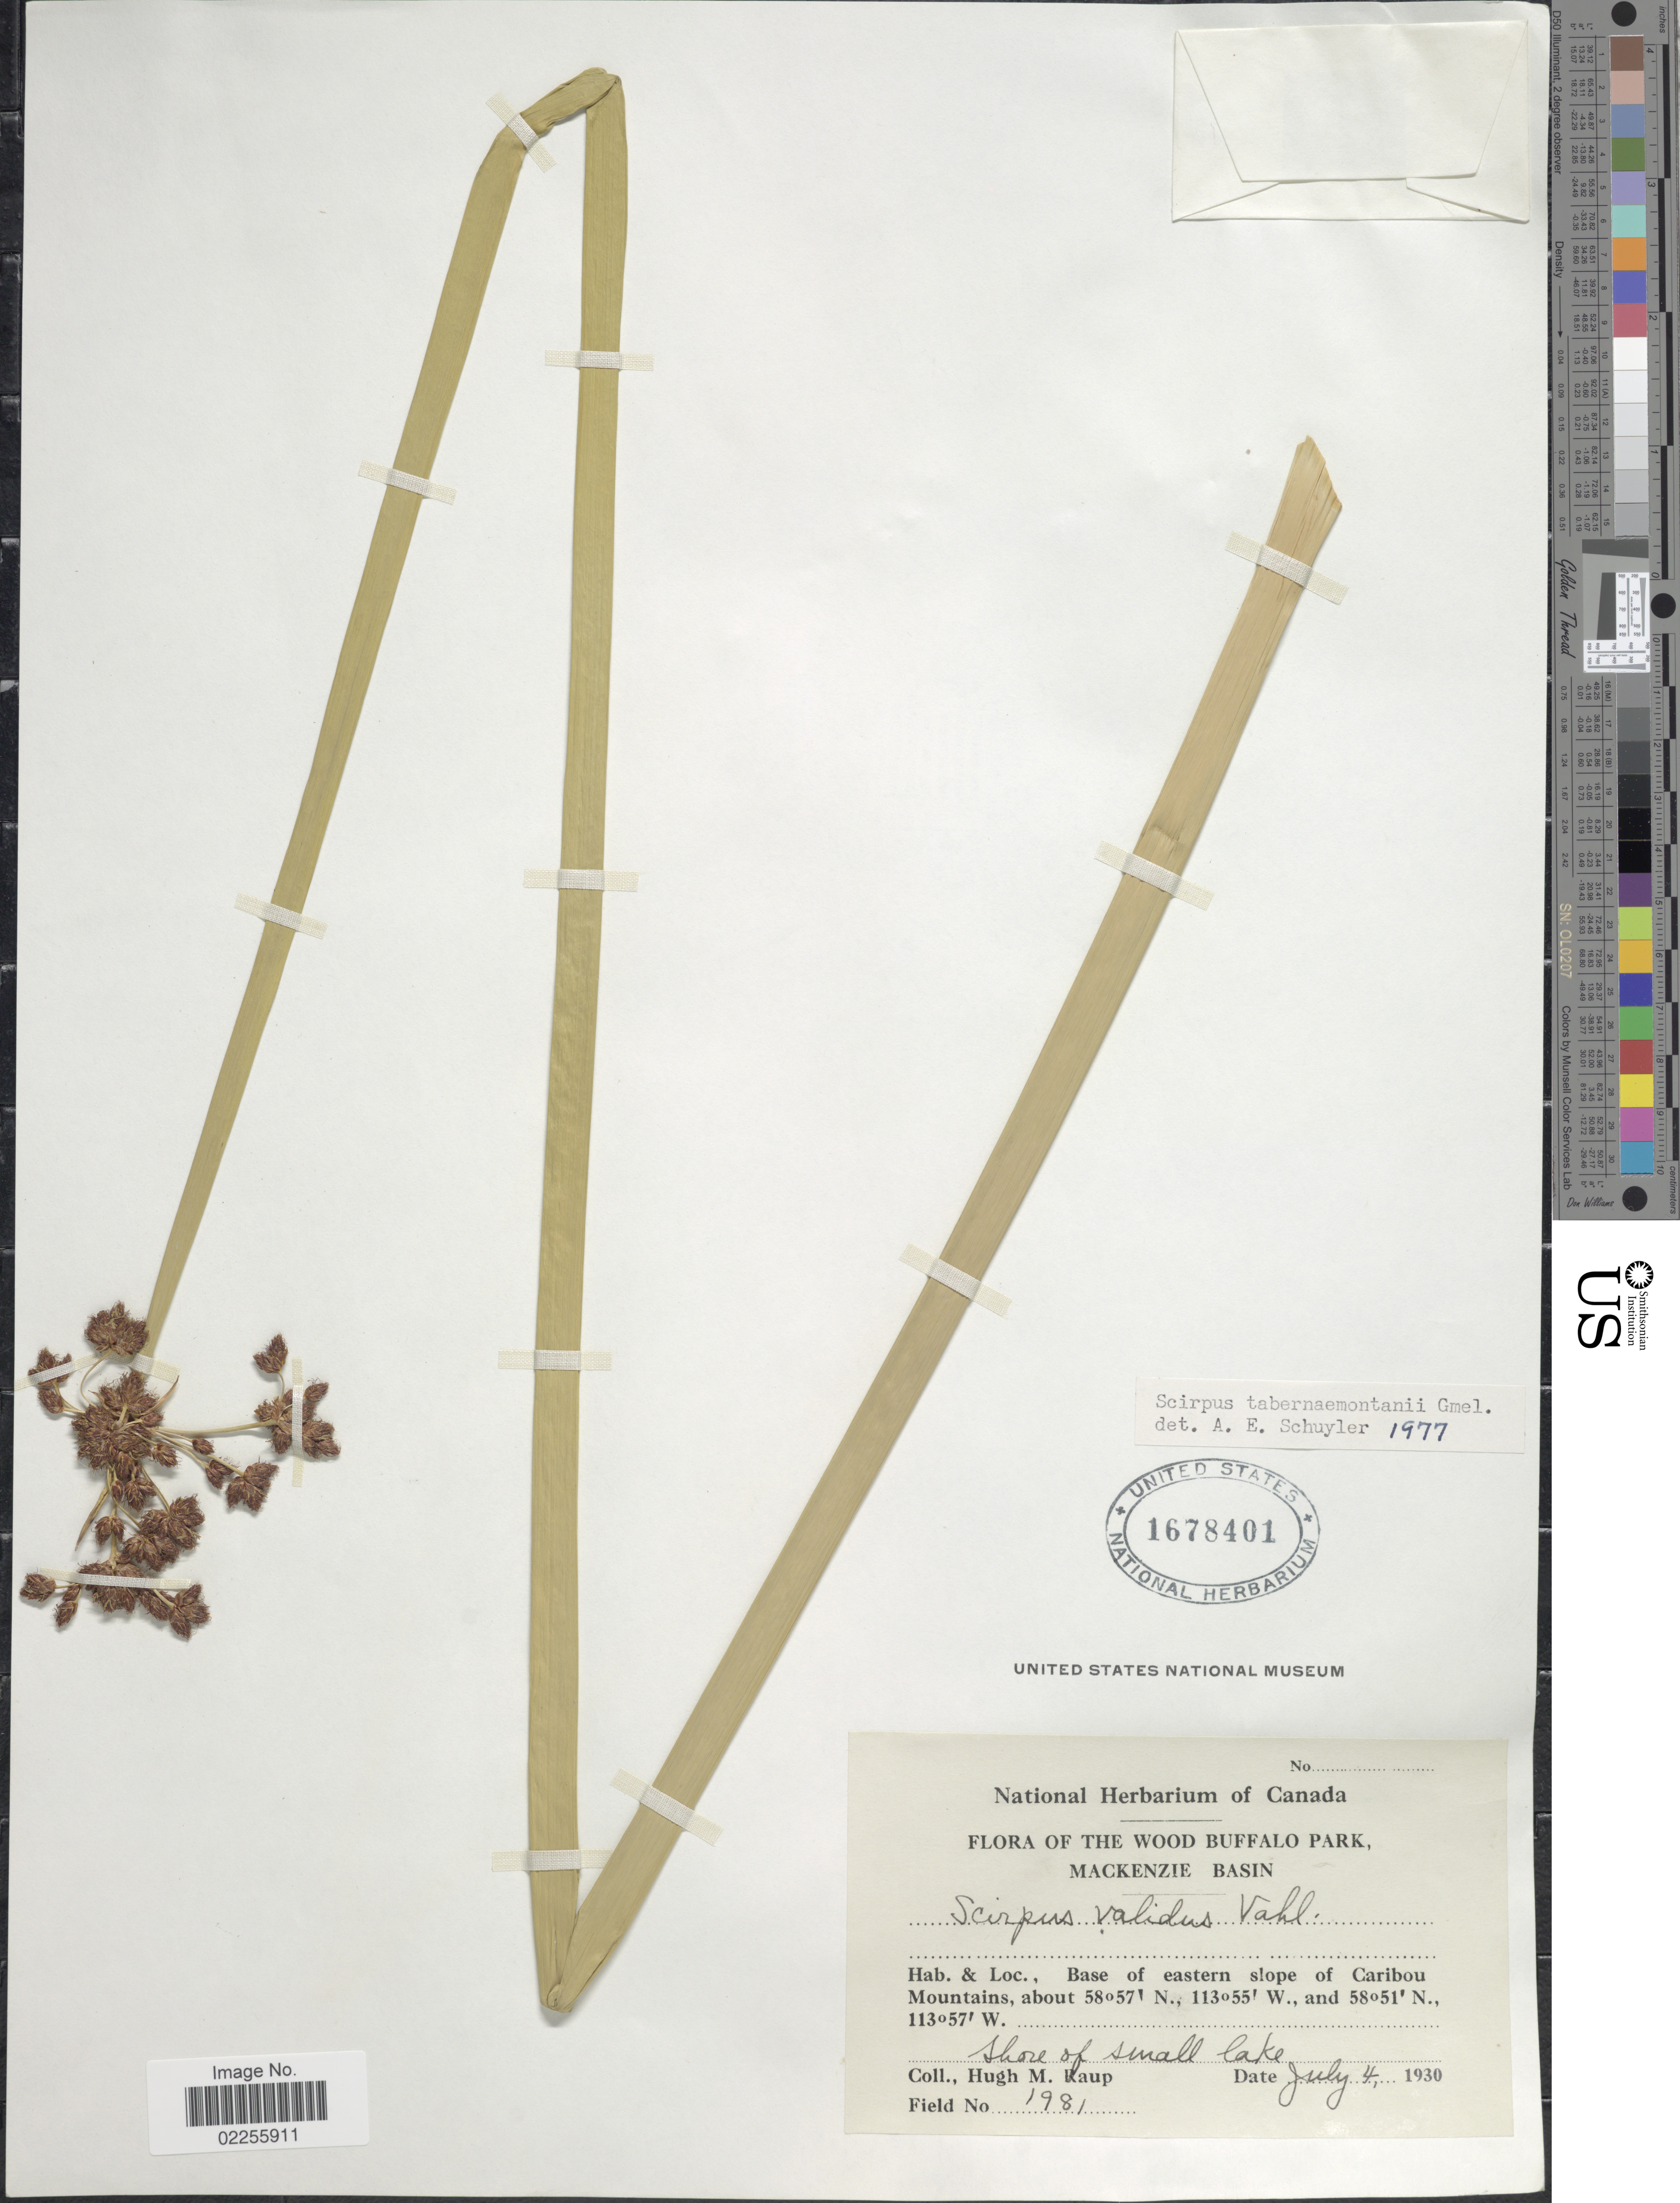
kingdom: Plantae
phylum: Tracheophyta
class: Liliopsida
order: Poales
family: Cyperaceae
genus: Schoenoplectus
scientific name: Schoenoplectus tabernaemontani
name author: (C.C. Gmel.) Palla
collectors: H. Raup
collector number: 1981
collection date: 1930-07-04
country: Canada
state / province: Alberta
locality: The Wood Buffalo Park, Mackenzie Basin, base of eastern slope of Caribou Mountains, shore of small lake.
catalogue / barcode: US 1678401